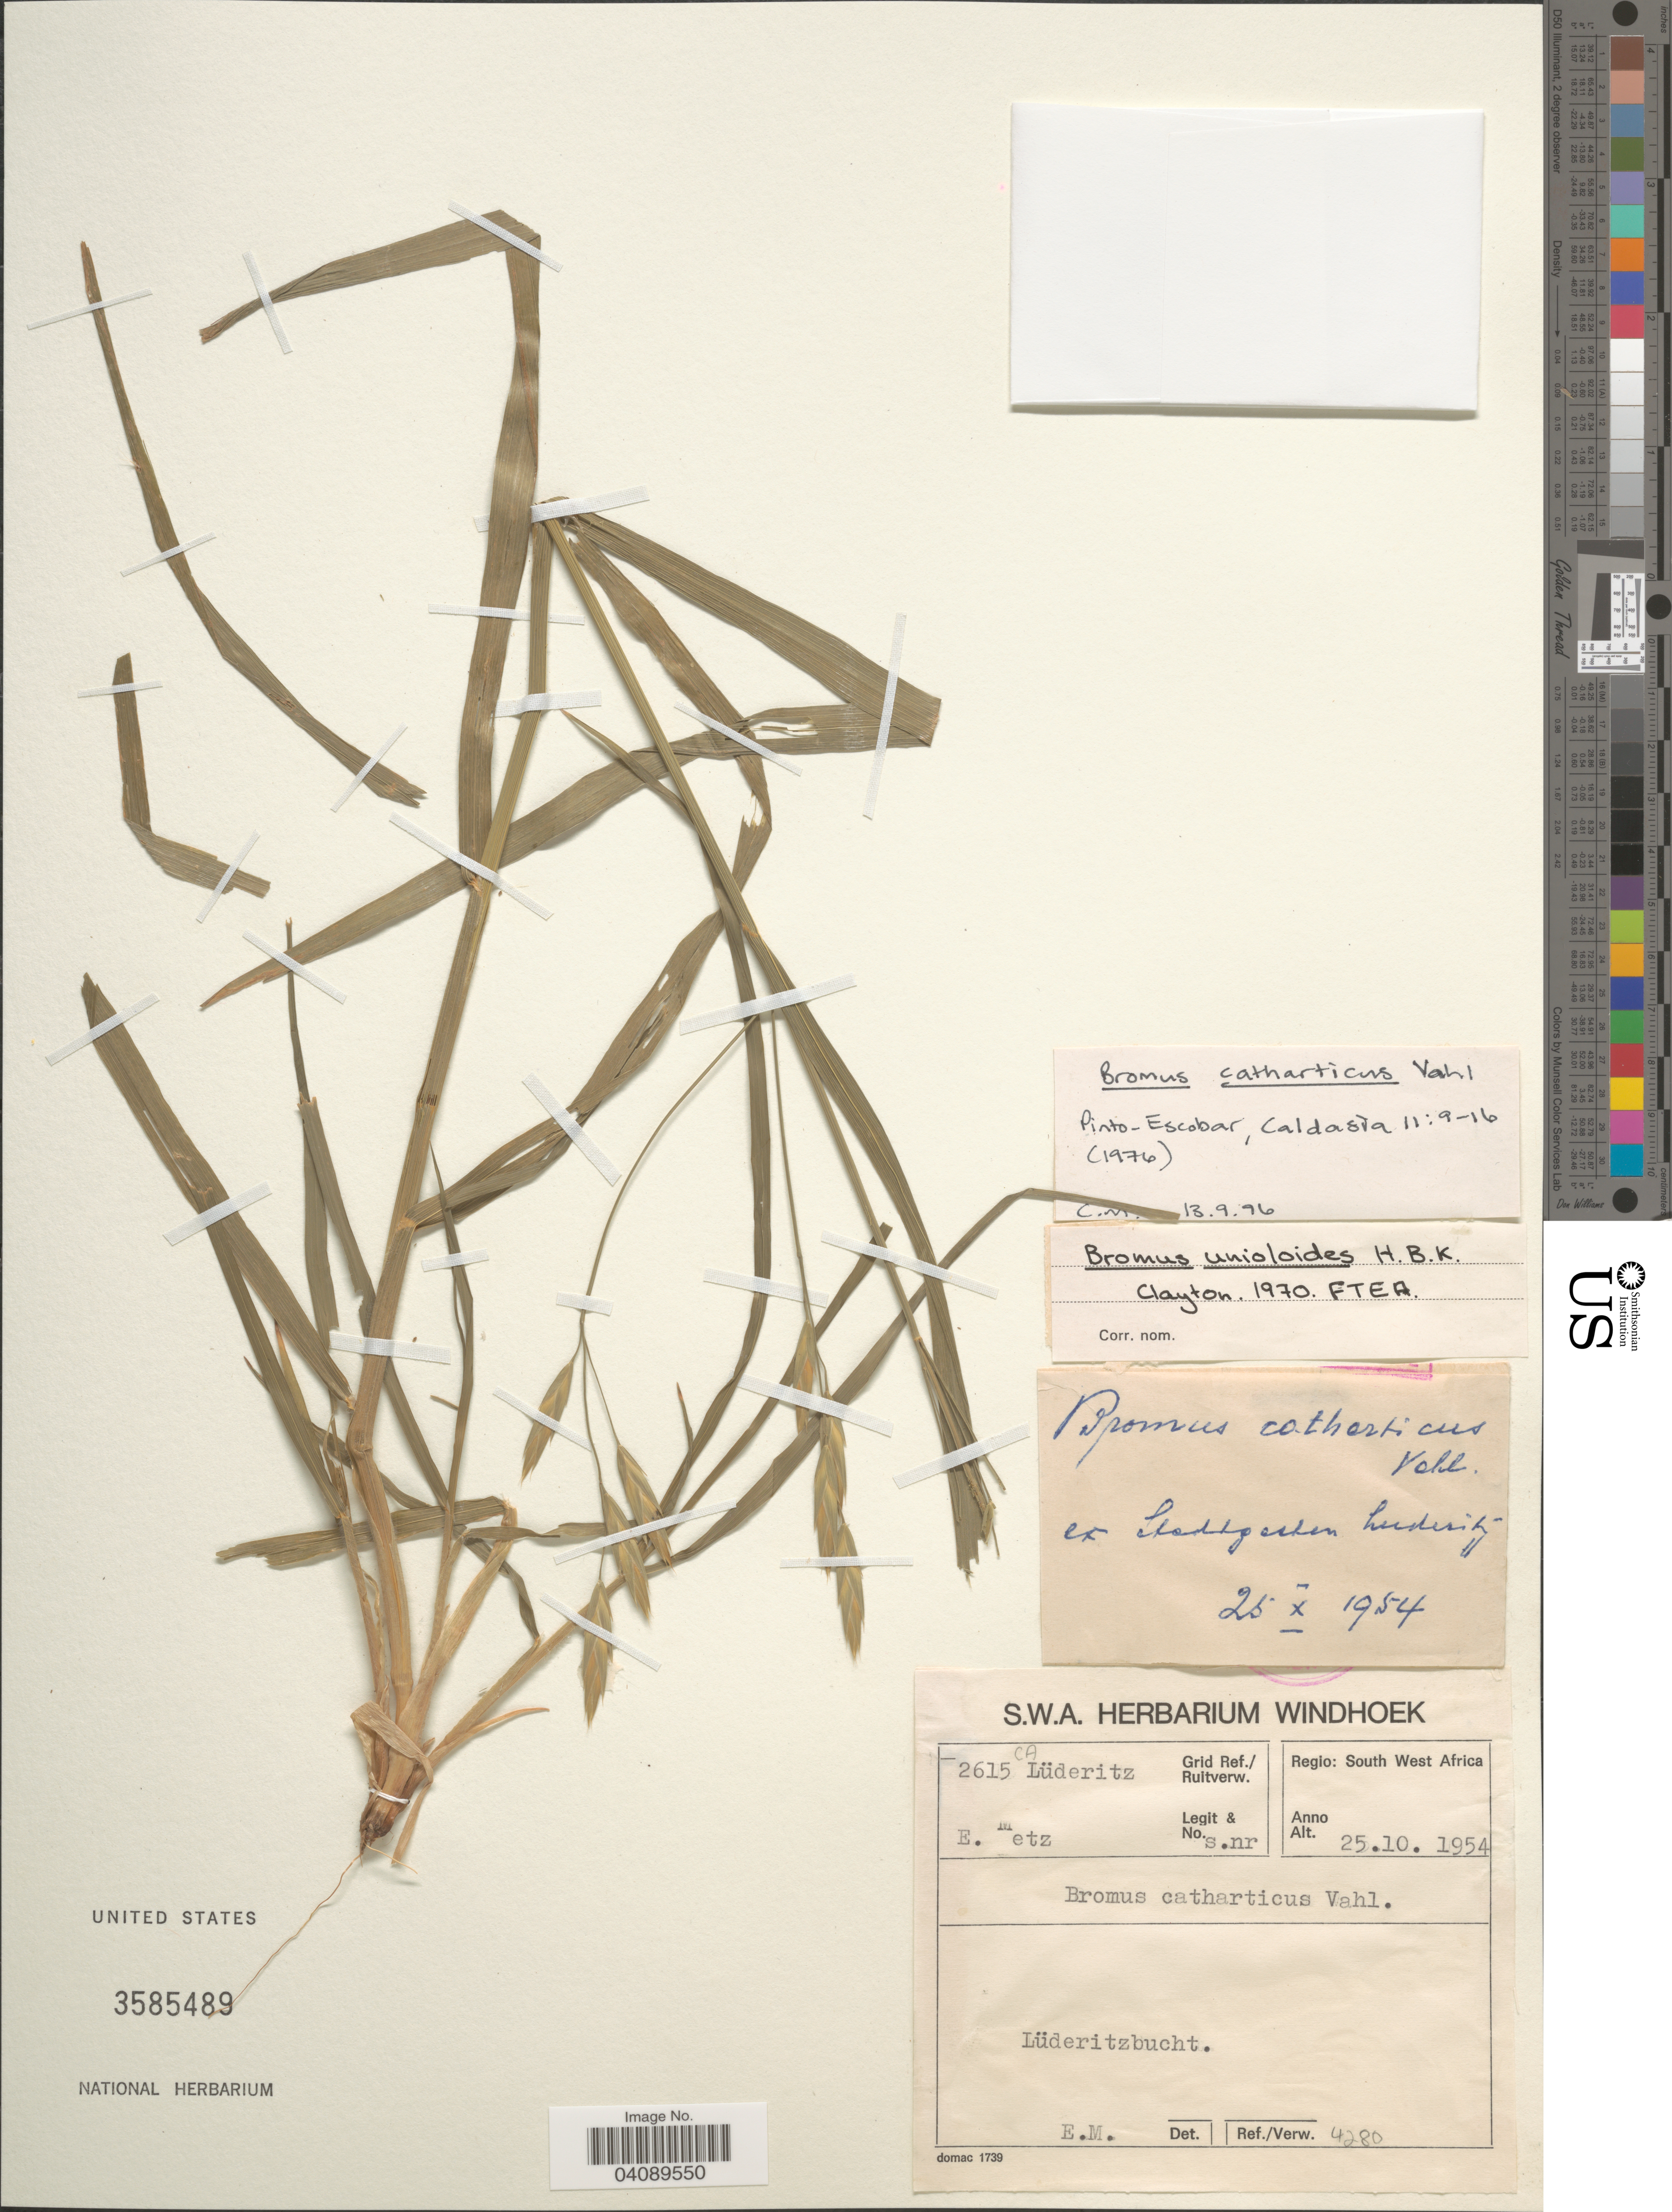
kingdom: Plantae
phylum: Tracheophyta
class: Liliopsida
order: Poales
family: Poaceae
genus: Bromus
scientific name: Bromus catharticus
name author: Vahl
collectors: E. Metz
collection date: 1954-10-25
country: Namibia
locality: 2615 CA Lüderitz Grid Ref./ Ruitverw. Regio: South West Africa. Lüderitzbucht.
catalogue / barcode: US 3585489